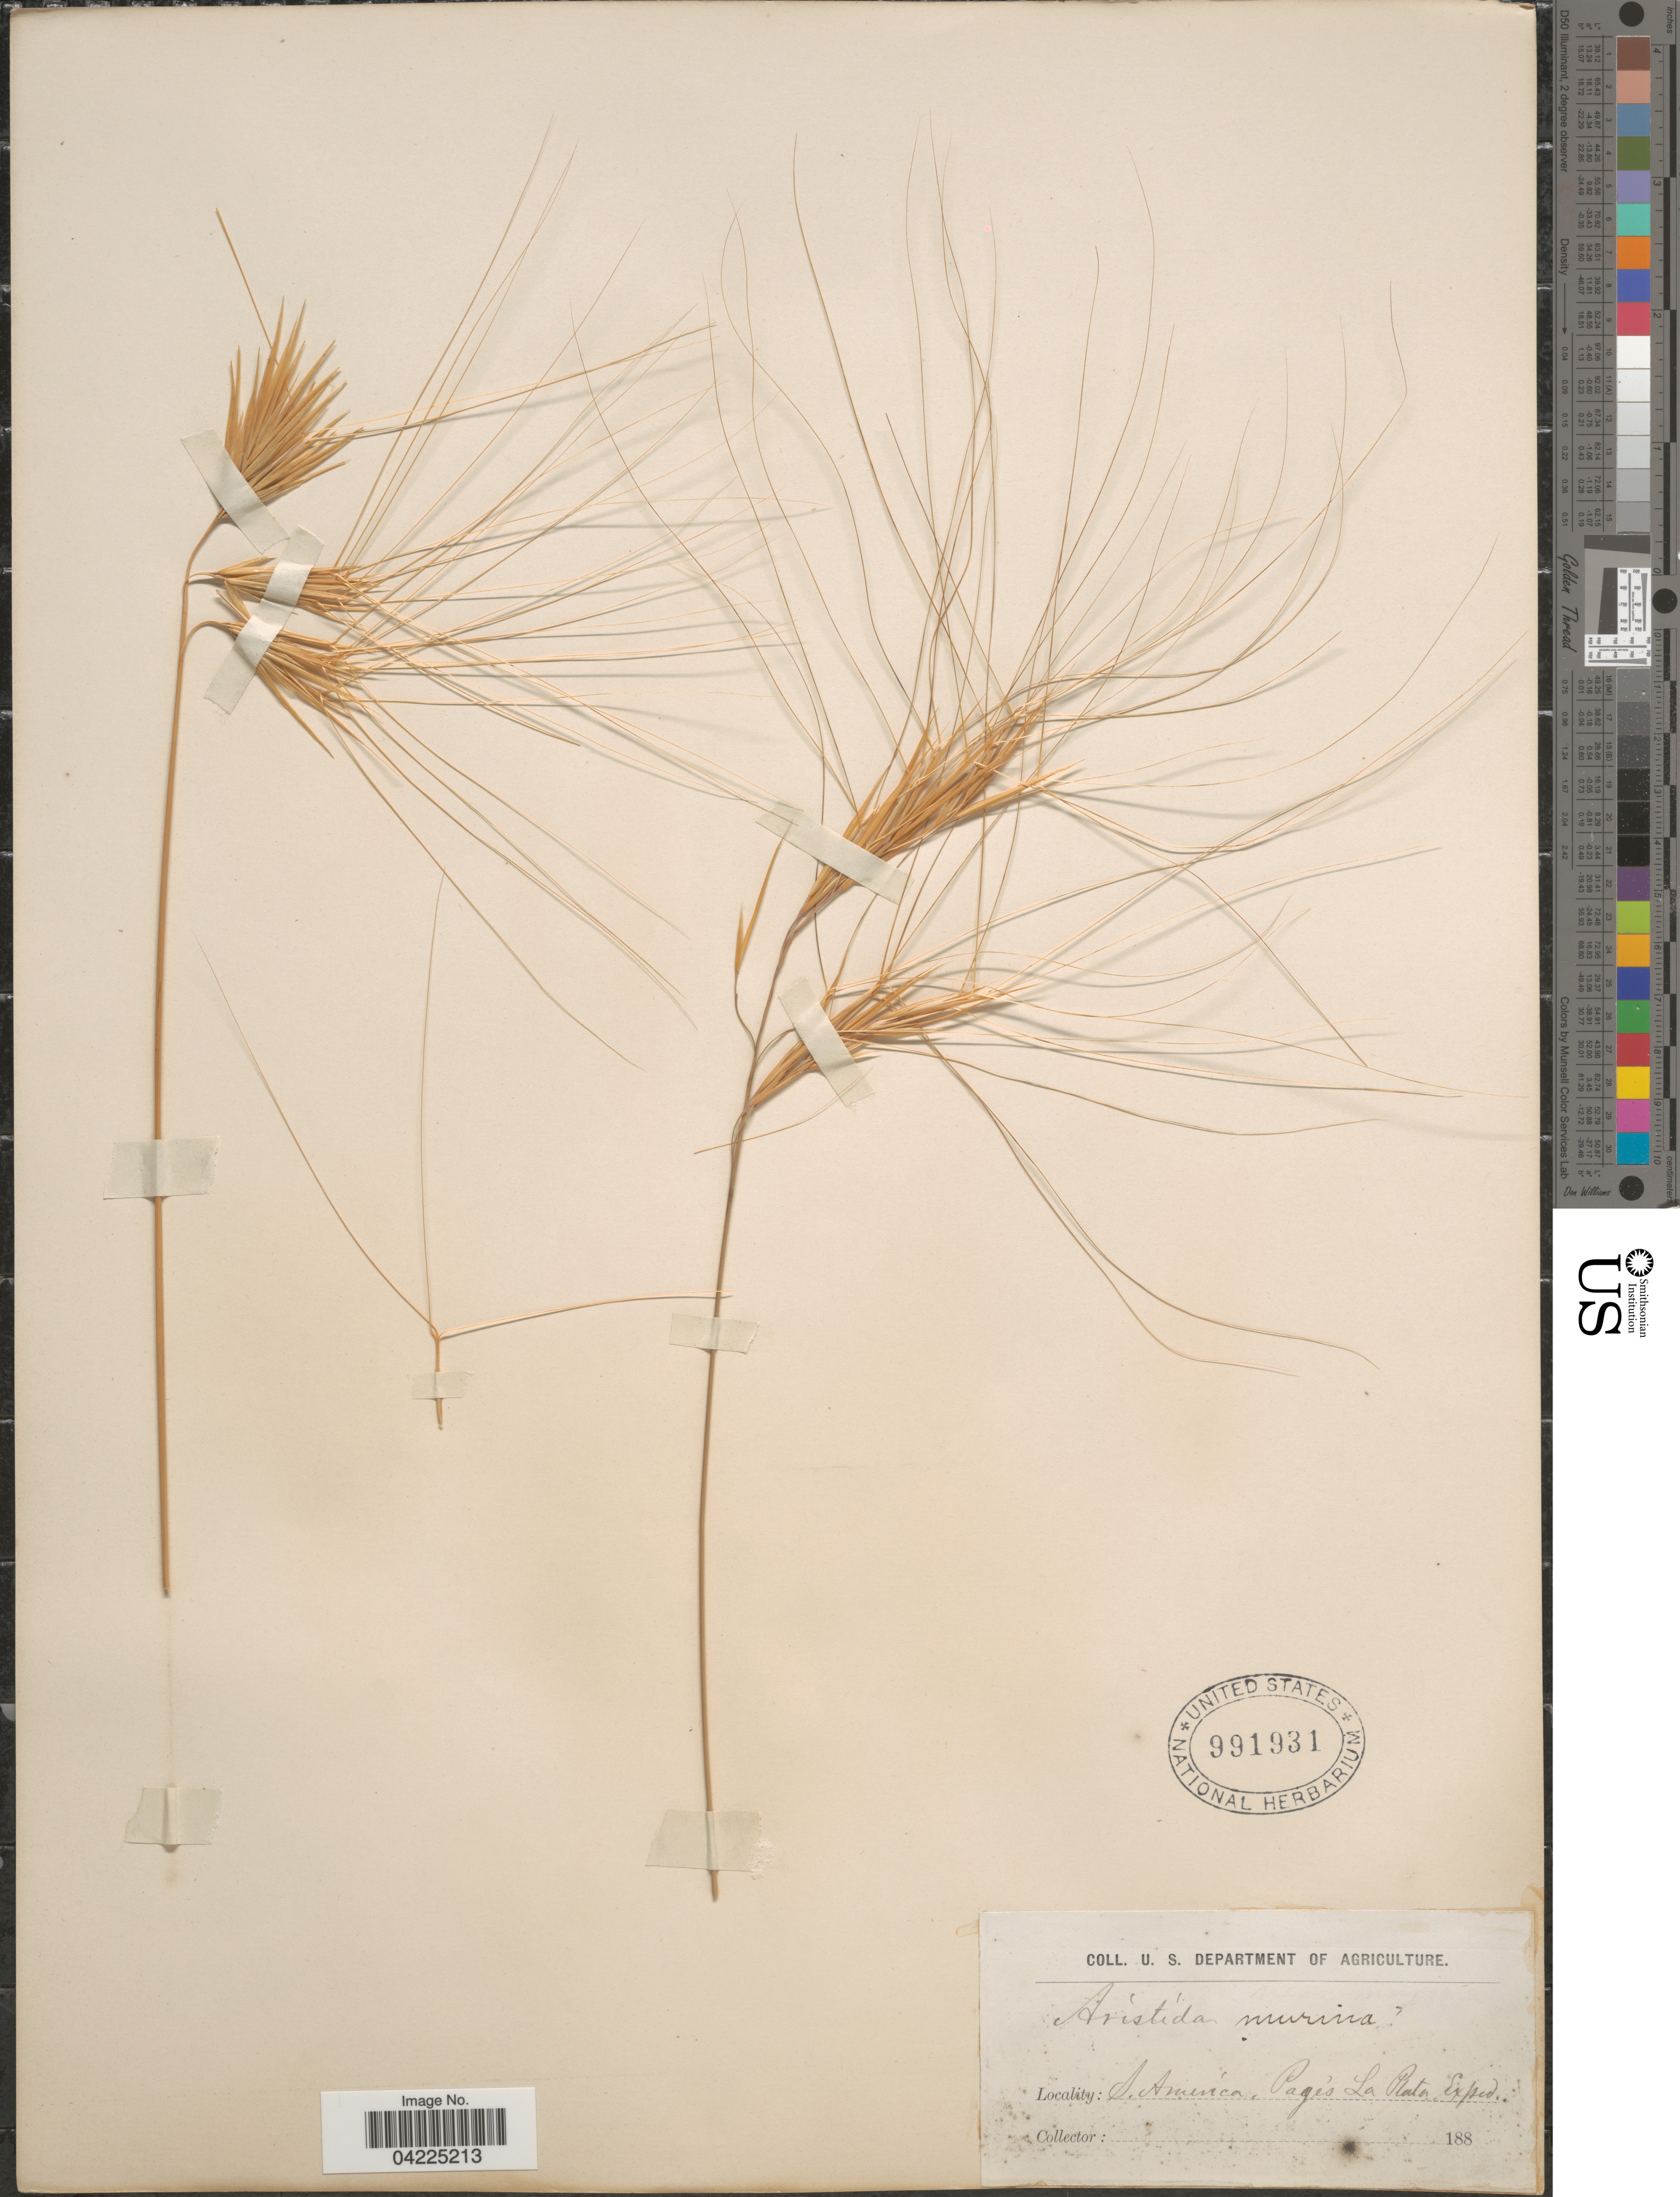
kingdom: Plantae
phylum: Tracheophyta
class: Liliopsida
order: Poales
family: Poaceae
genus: Aristida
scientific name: Aristida murina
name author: Cav.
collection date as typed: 188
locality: S. America. Page's La Plates Exped.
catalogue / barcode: US 991931